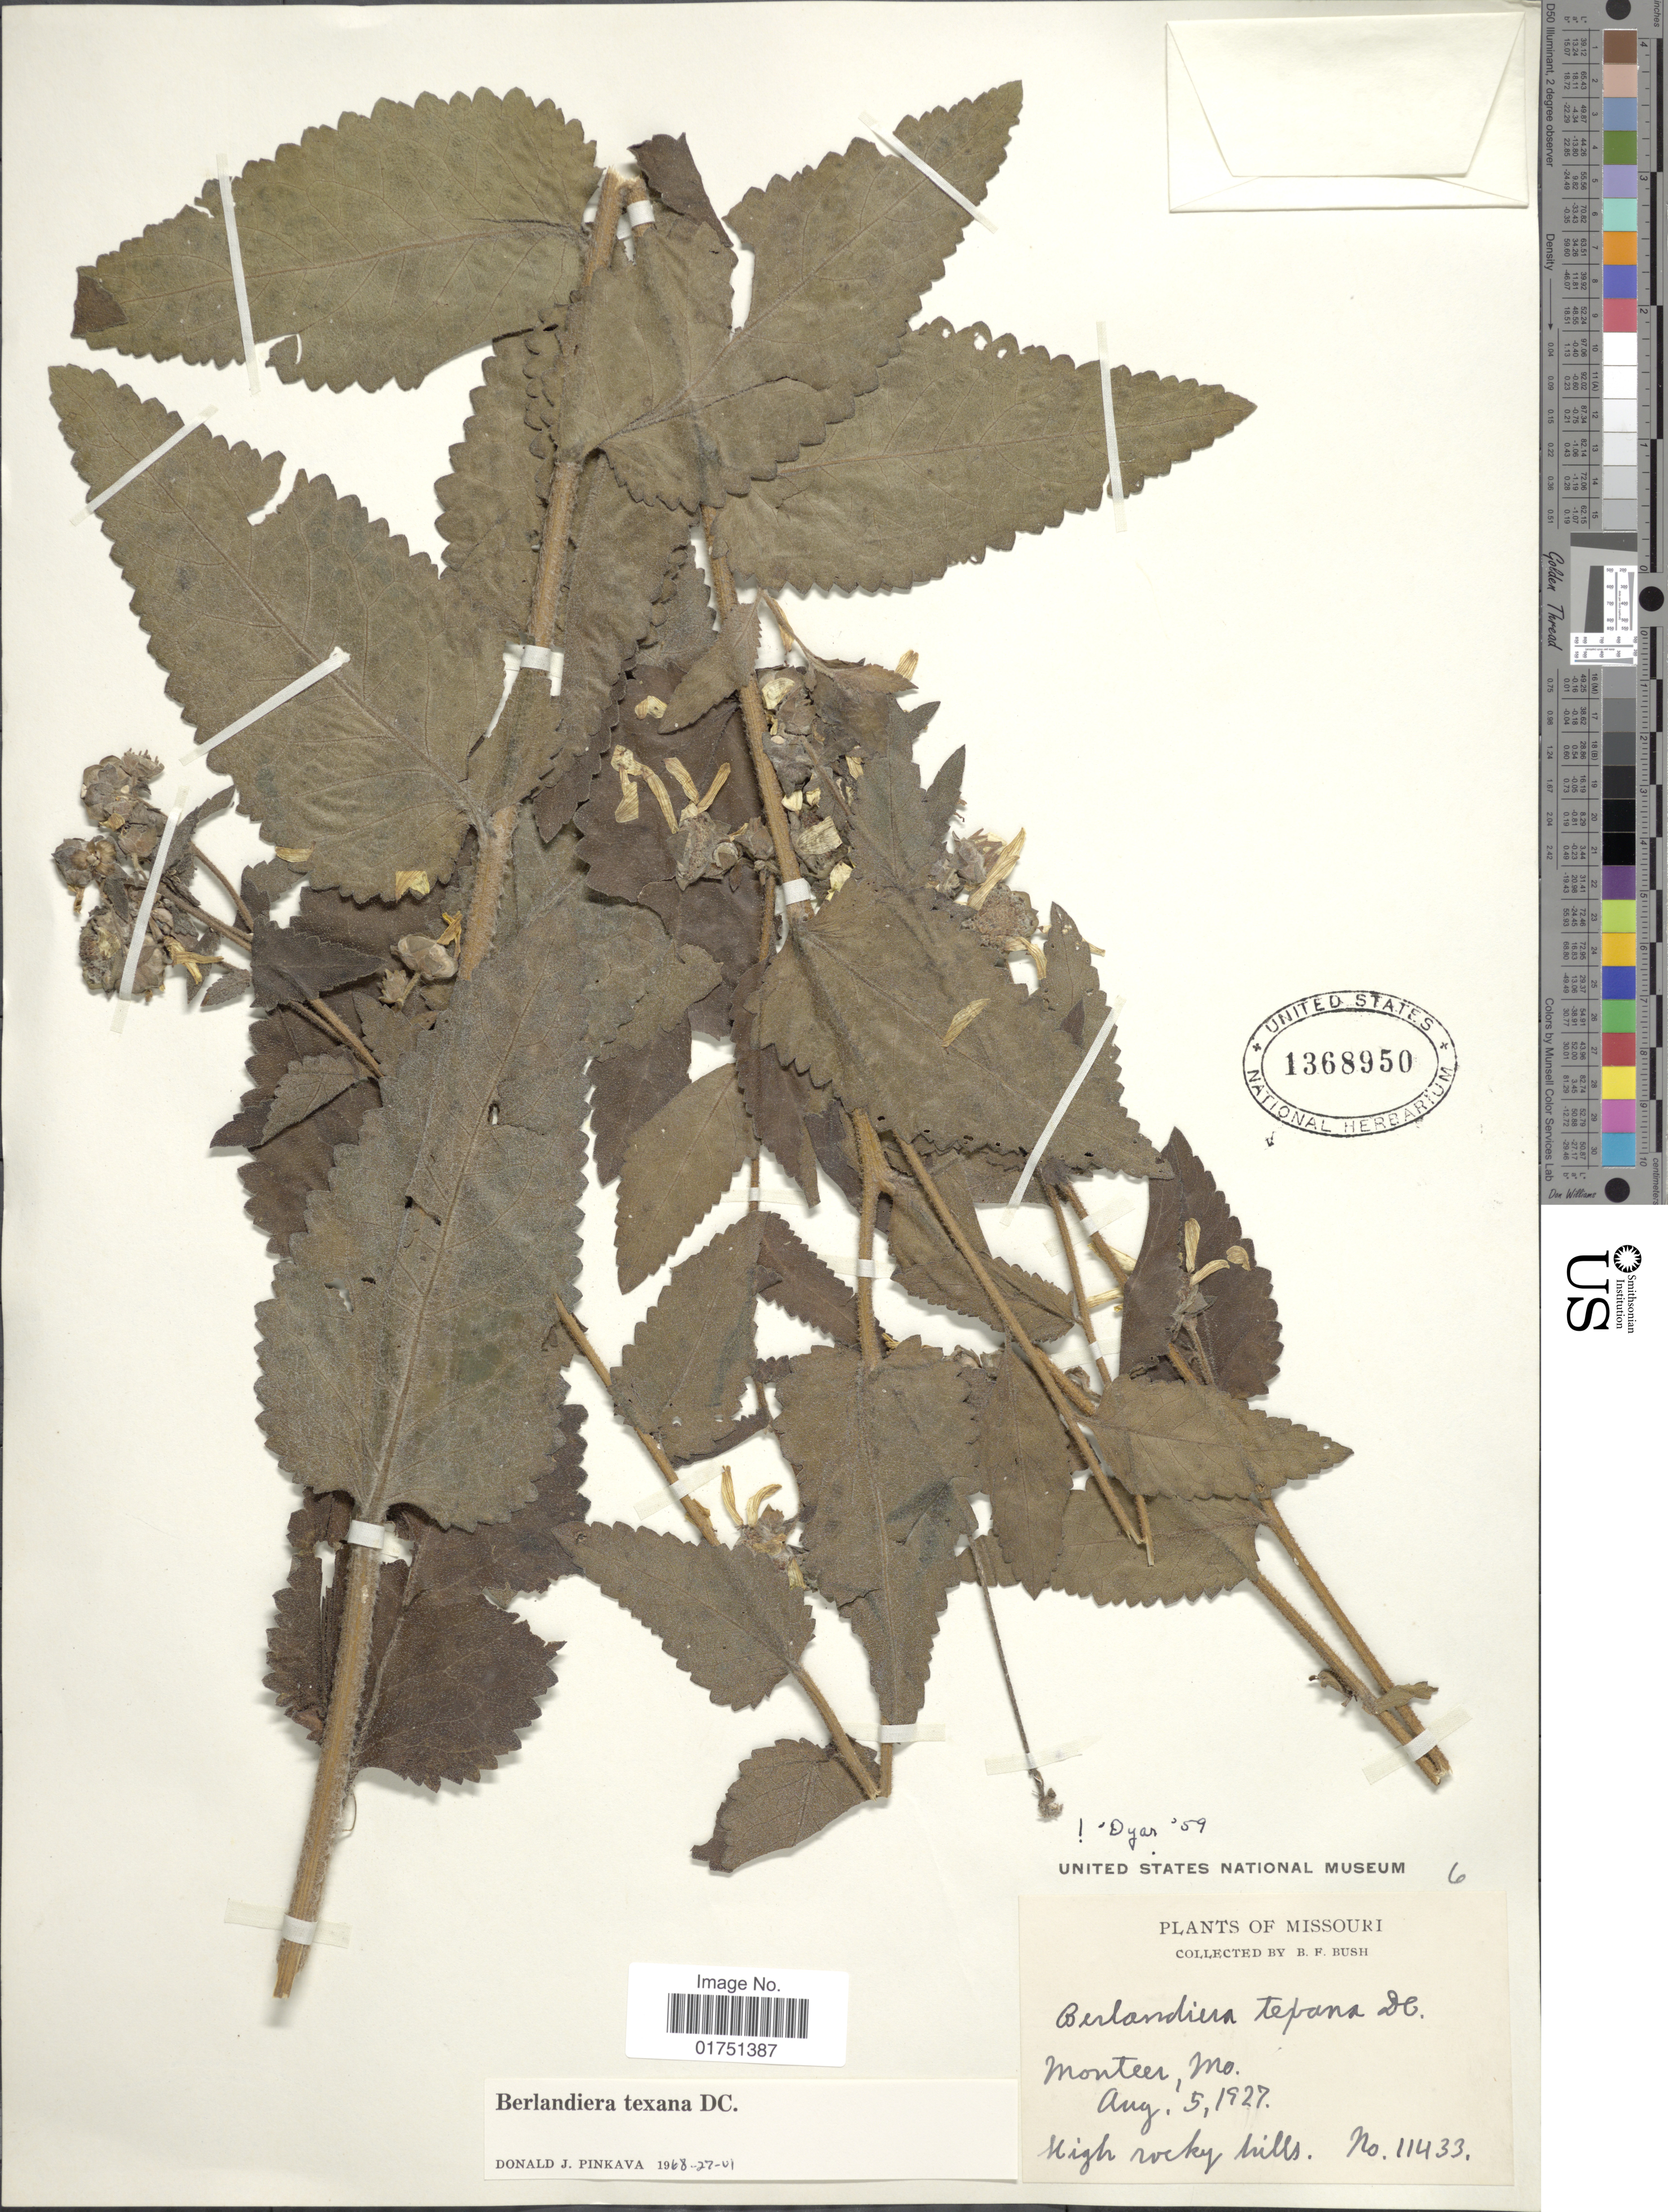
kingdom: Plantae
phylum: Tracheophyta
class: Magnoliopsida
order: Asterales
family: Asteraceae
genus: Berlandiera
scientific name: Berlandiera texana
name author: DC.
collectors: B. F. Bush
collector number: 11433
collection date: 1927-08-05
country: United States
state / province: Missouri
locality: Monteer, Mo.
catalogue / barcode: US 1368950